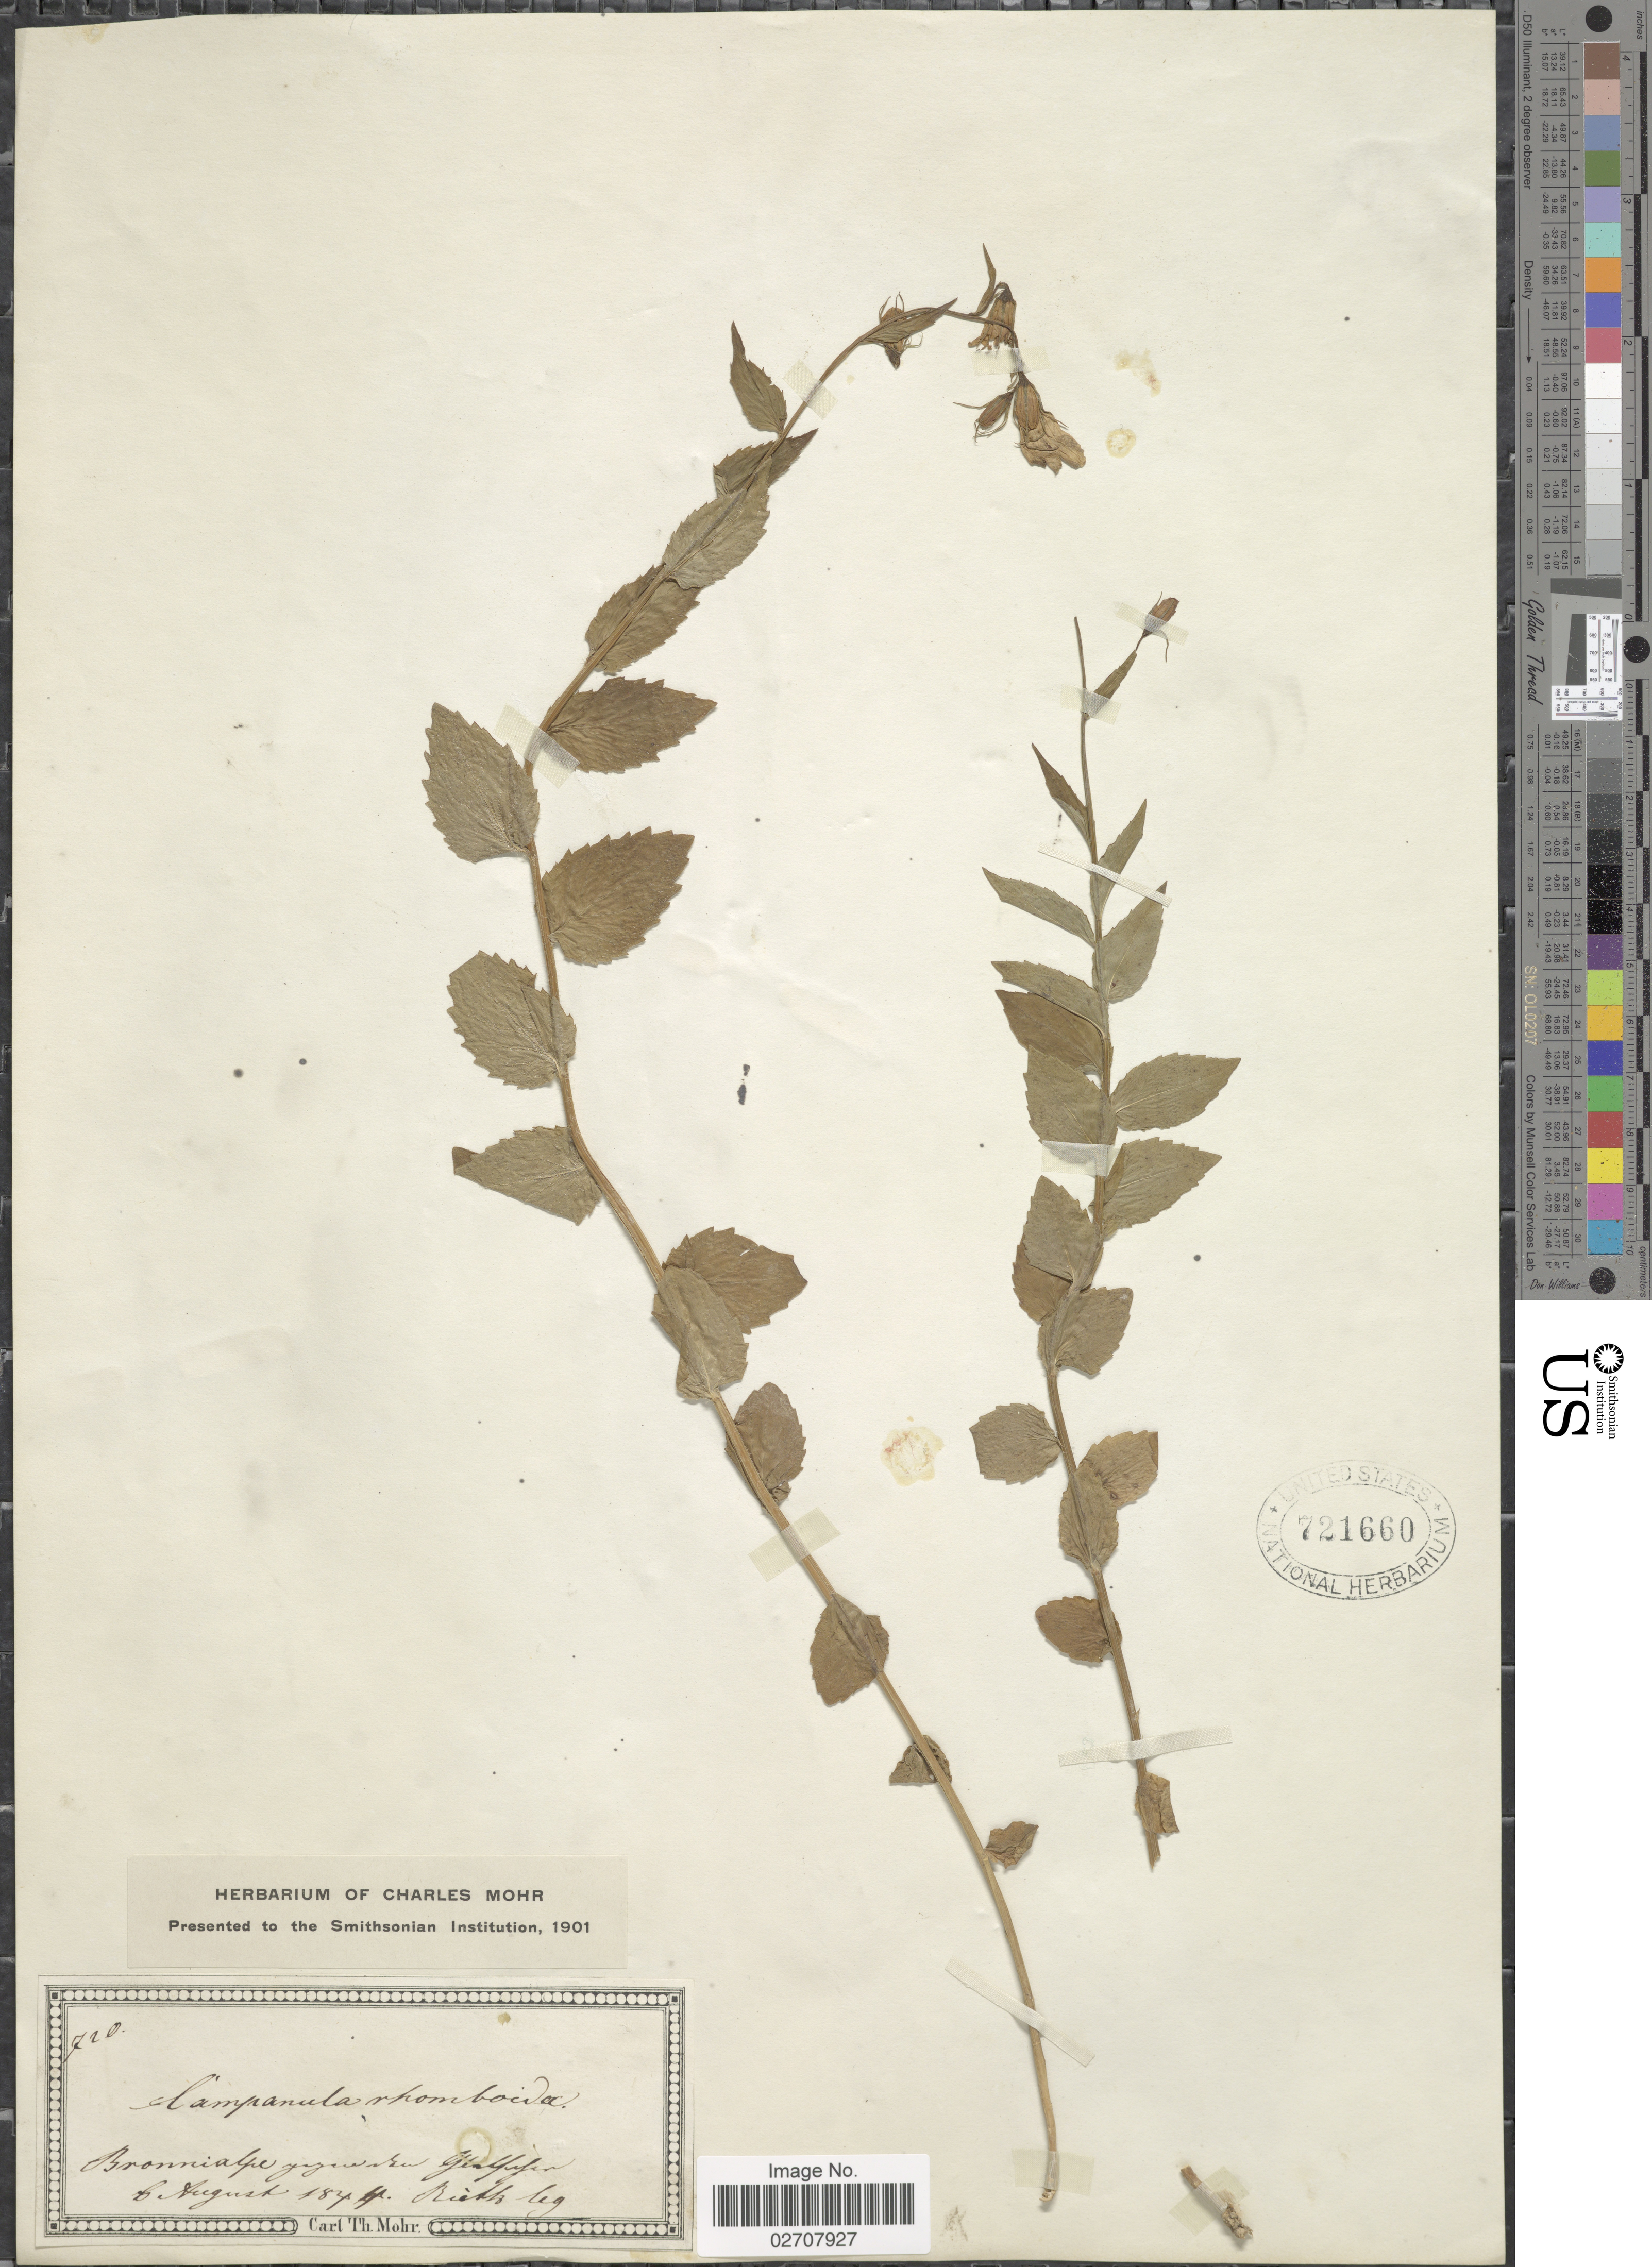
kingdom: Plantae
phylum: Tracheophyta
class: Magnoliopsida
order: Asterales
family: Campanulaceae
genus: Campanula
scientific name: Campanula rhomboidalis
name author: L.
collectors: -. Rieth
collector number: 720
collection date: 1844-08-06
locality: Bronnialpe Yuguaden Glalsfen [interpreted]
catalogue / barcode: US 721660